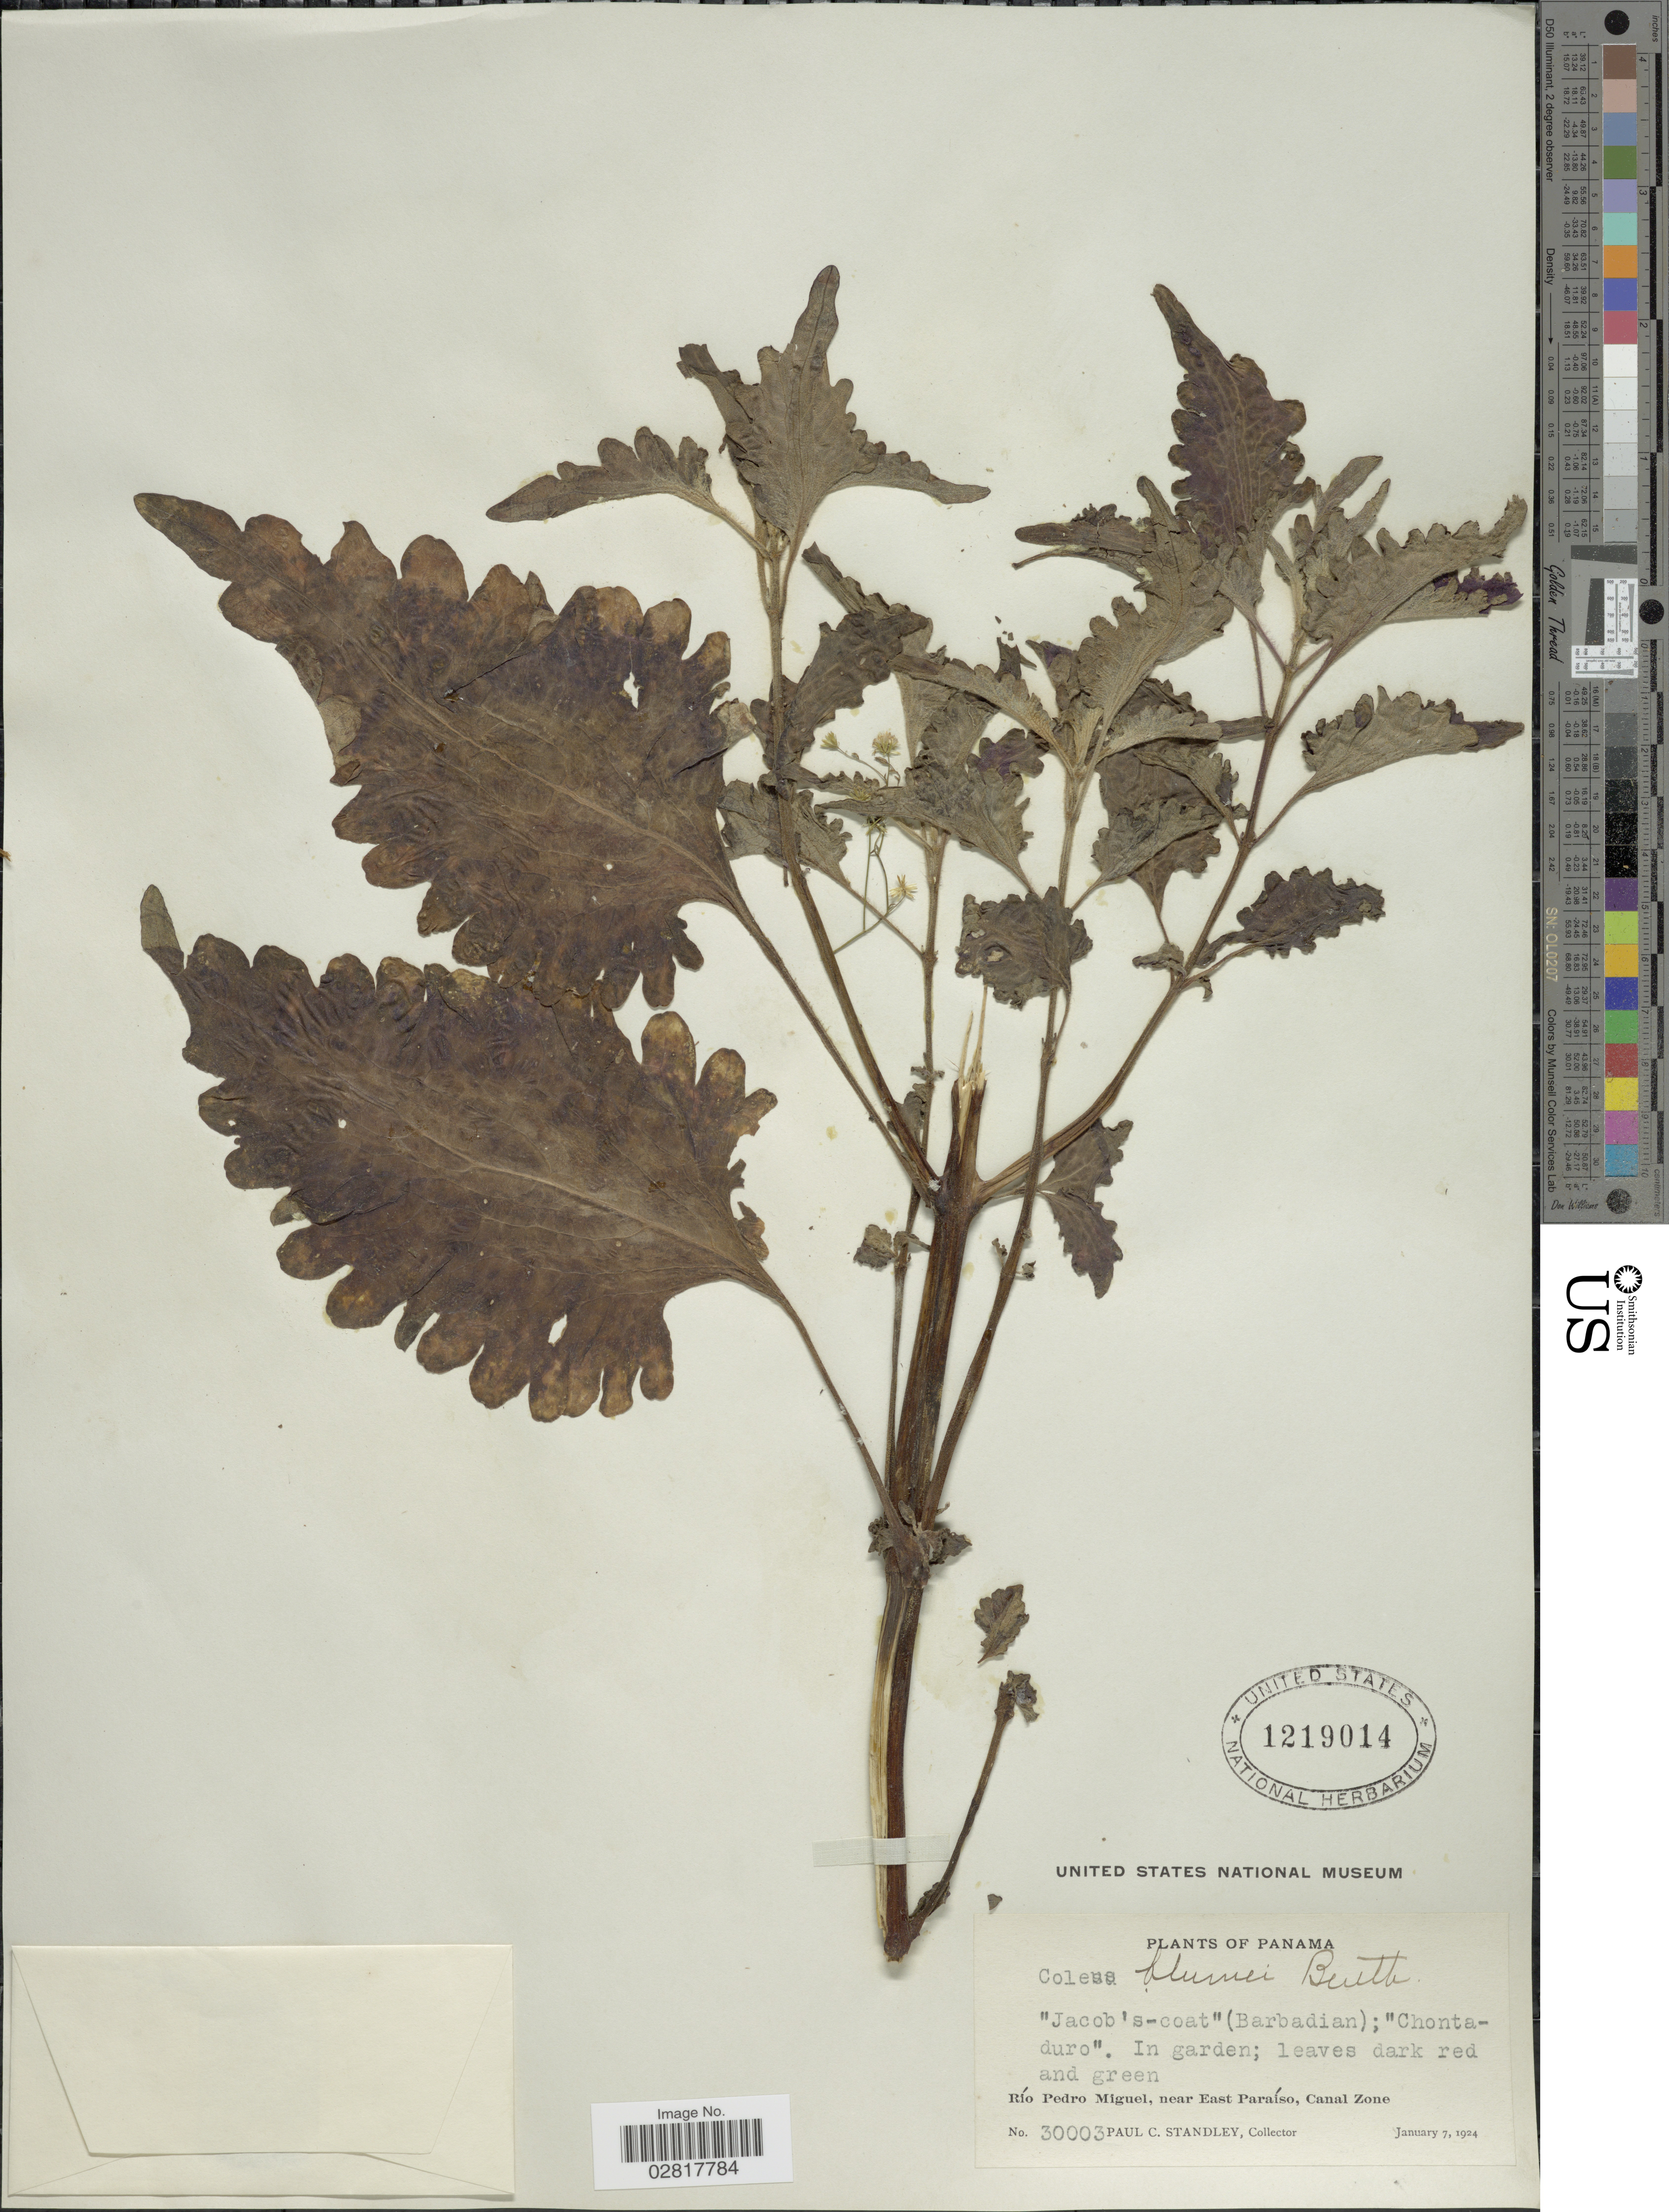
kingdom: Plantae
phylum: Tracheophyta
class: Magnoliopsida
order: Lamiales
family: Lamiaceae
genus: Plectranthus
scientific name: Plectranthus scutellarioides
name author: (L.) R. Br.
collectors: P. C. Standley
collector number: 30003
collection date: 1924-01-07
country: Panama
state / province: Panamá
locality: Río Pedro Miguel, near East Paraíso, Canal Zone.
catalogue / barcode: US 1219014